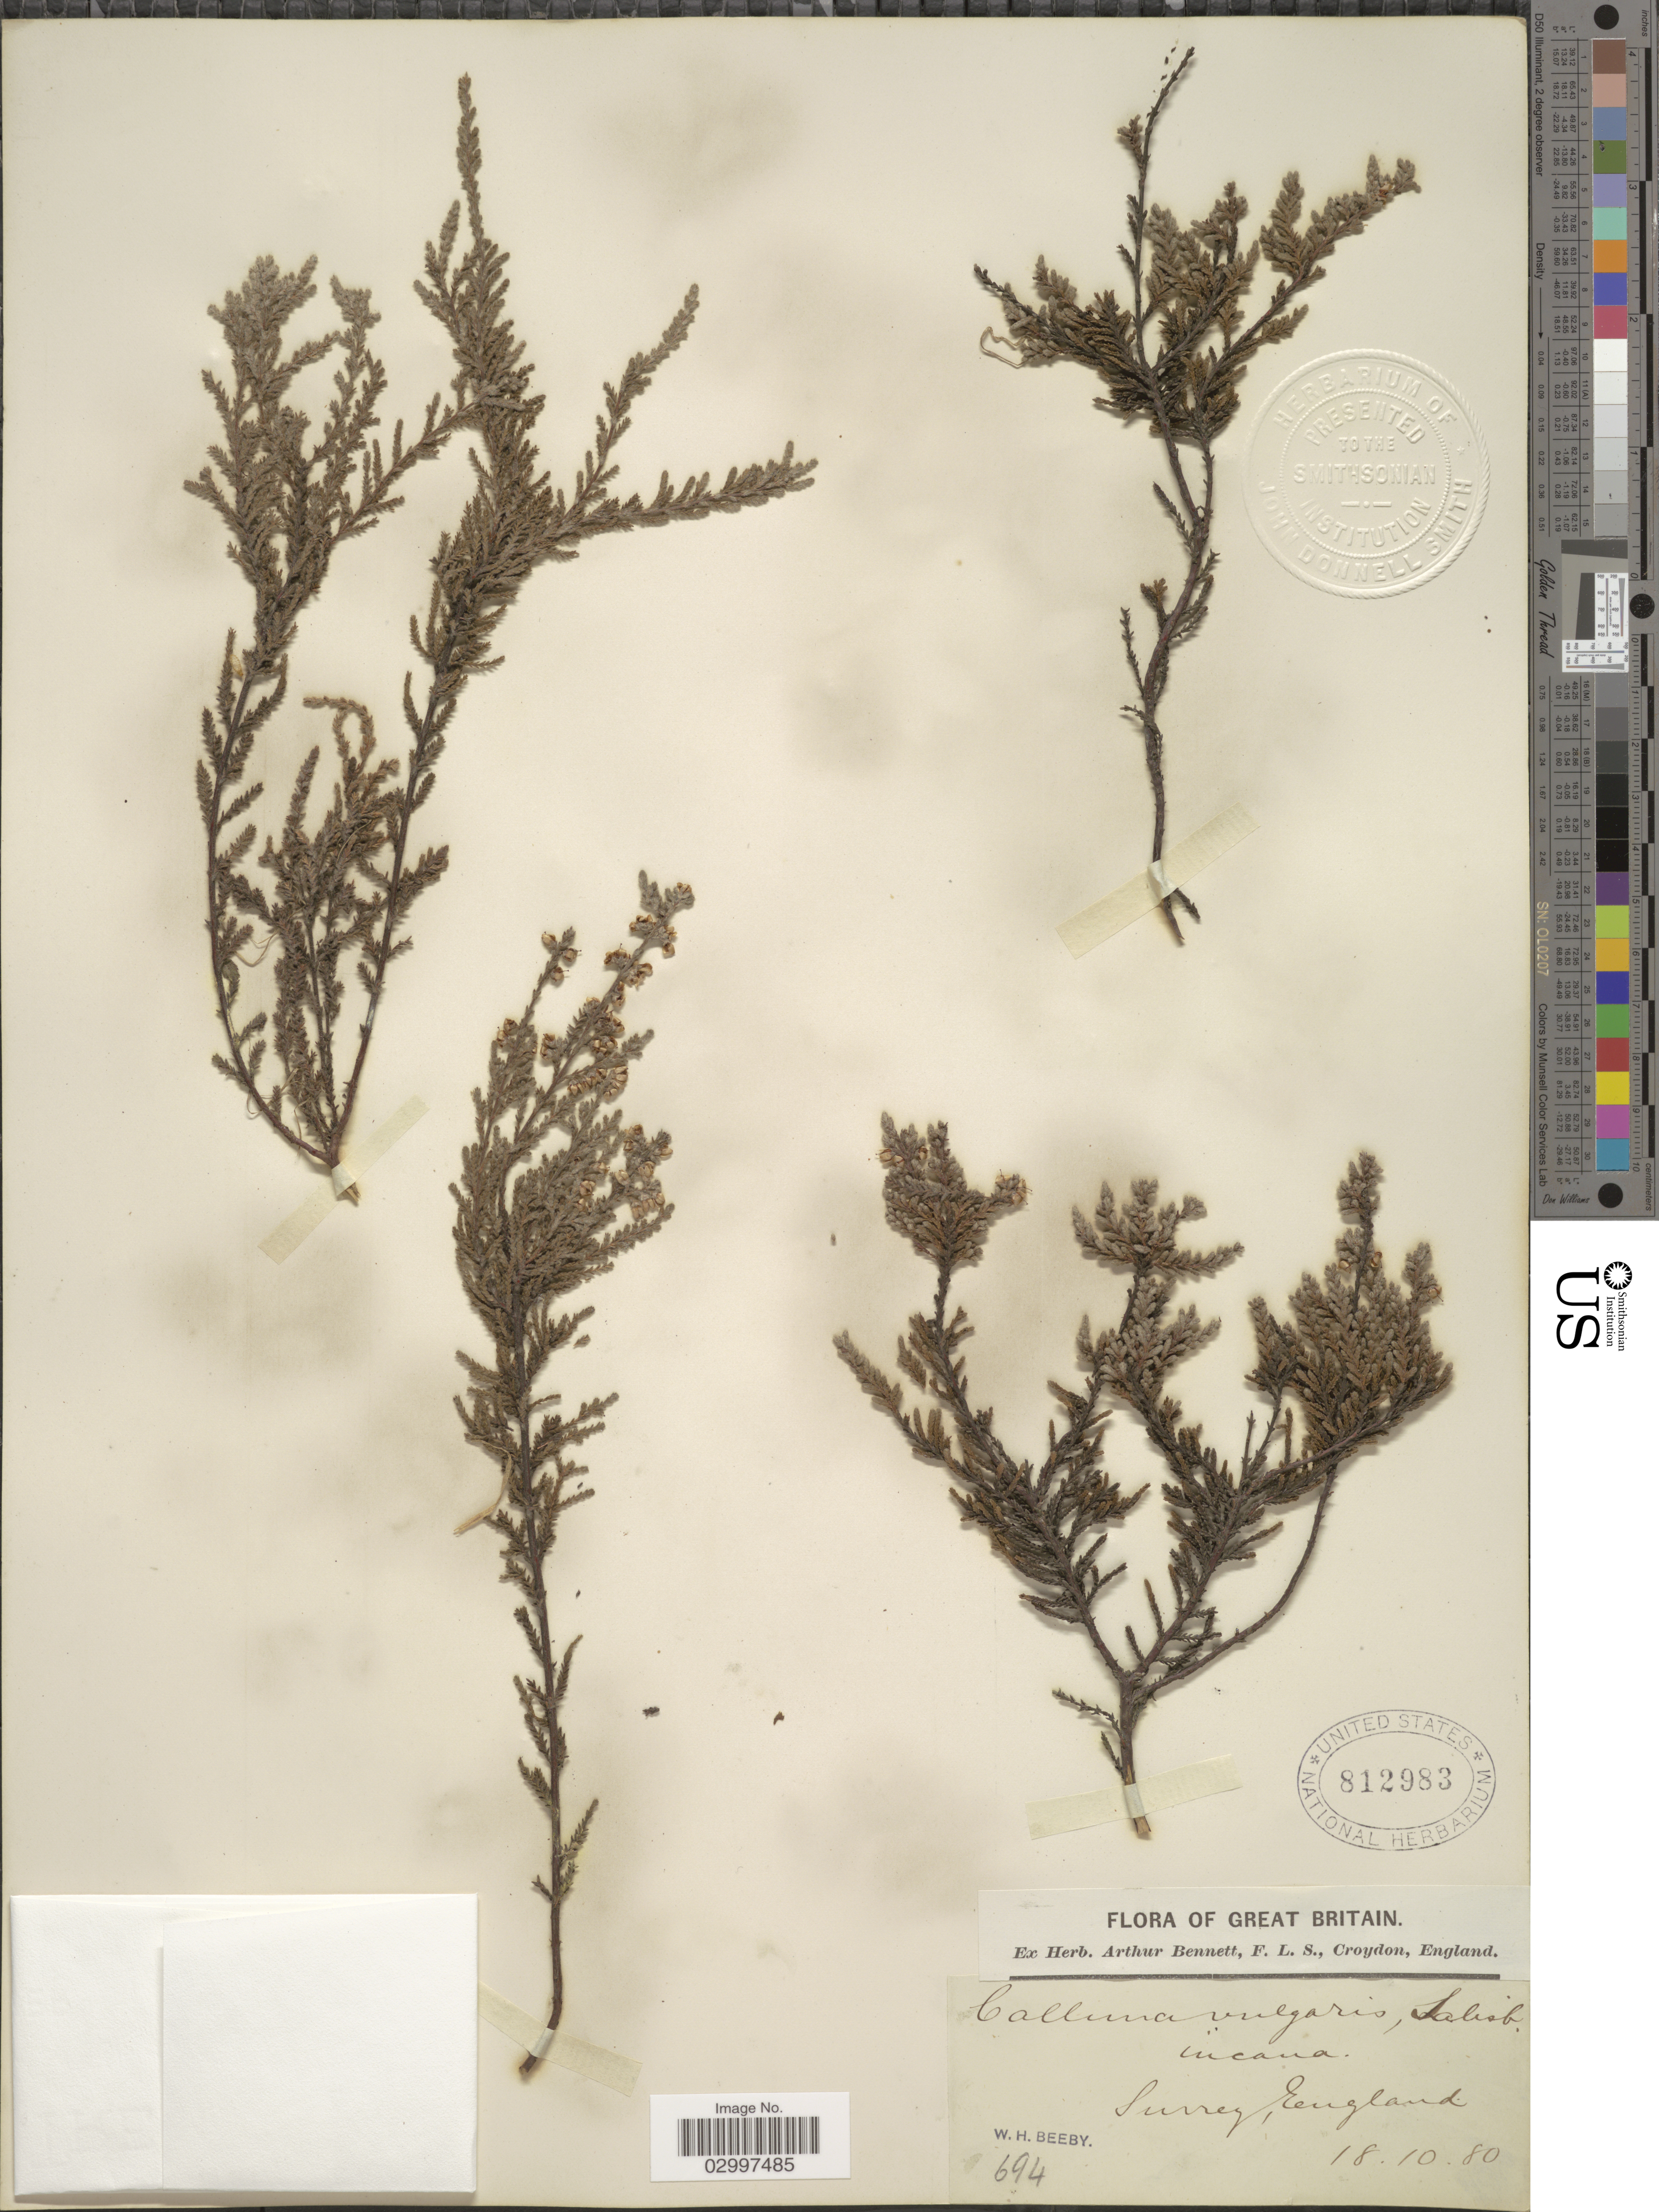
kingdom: Plantae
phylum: Tracheophyta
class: Magnoliopsida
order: Ericales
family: Ericaceae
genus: Calluna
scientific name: Calluna vulgaris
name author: (L.) Hull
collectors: W. Beeby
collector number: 694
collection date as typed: Transcribed d/m/y: 18/10/80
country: United Kingdom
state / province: England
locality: Surrey. Great Britain.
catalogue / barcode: US 812983